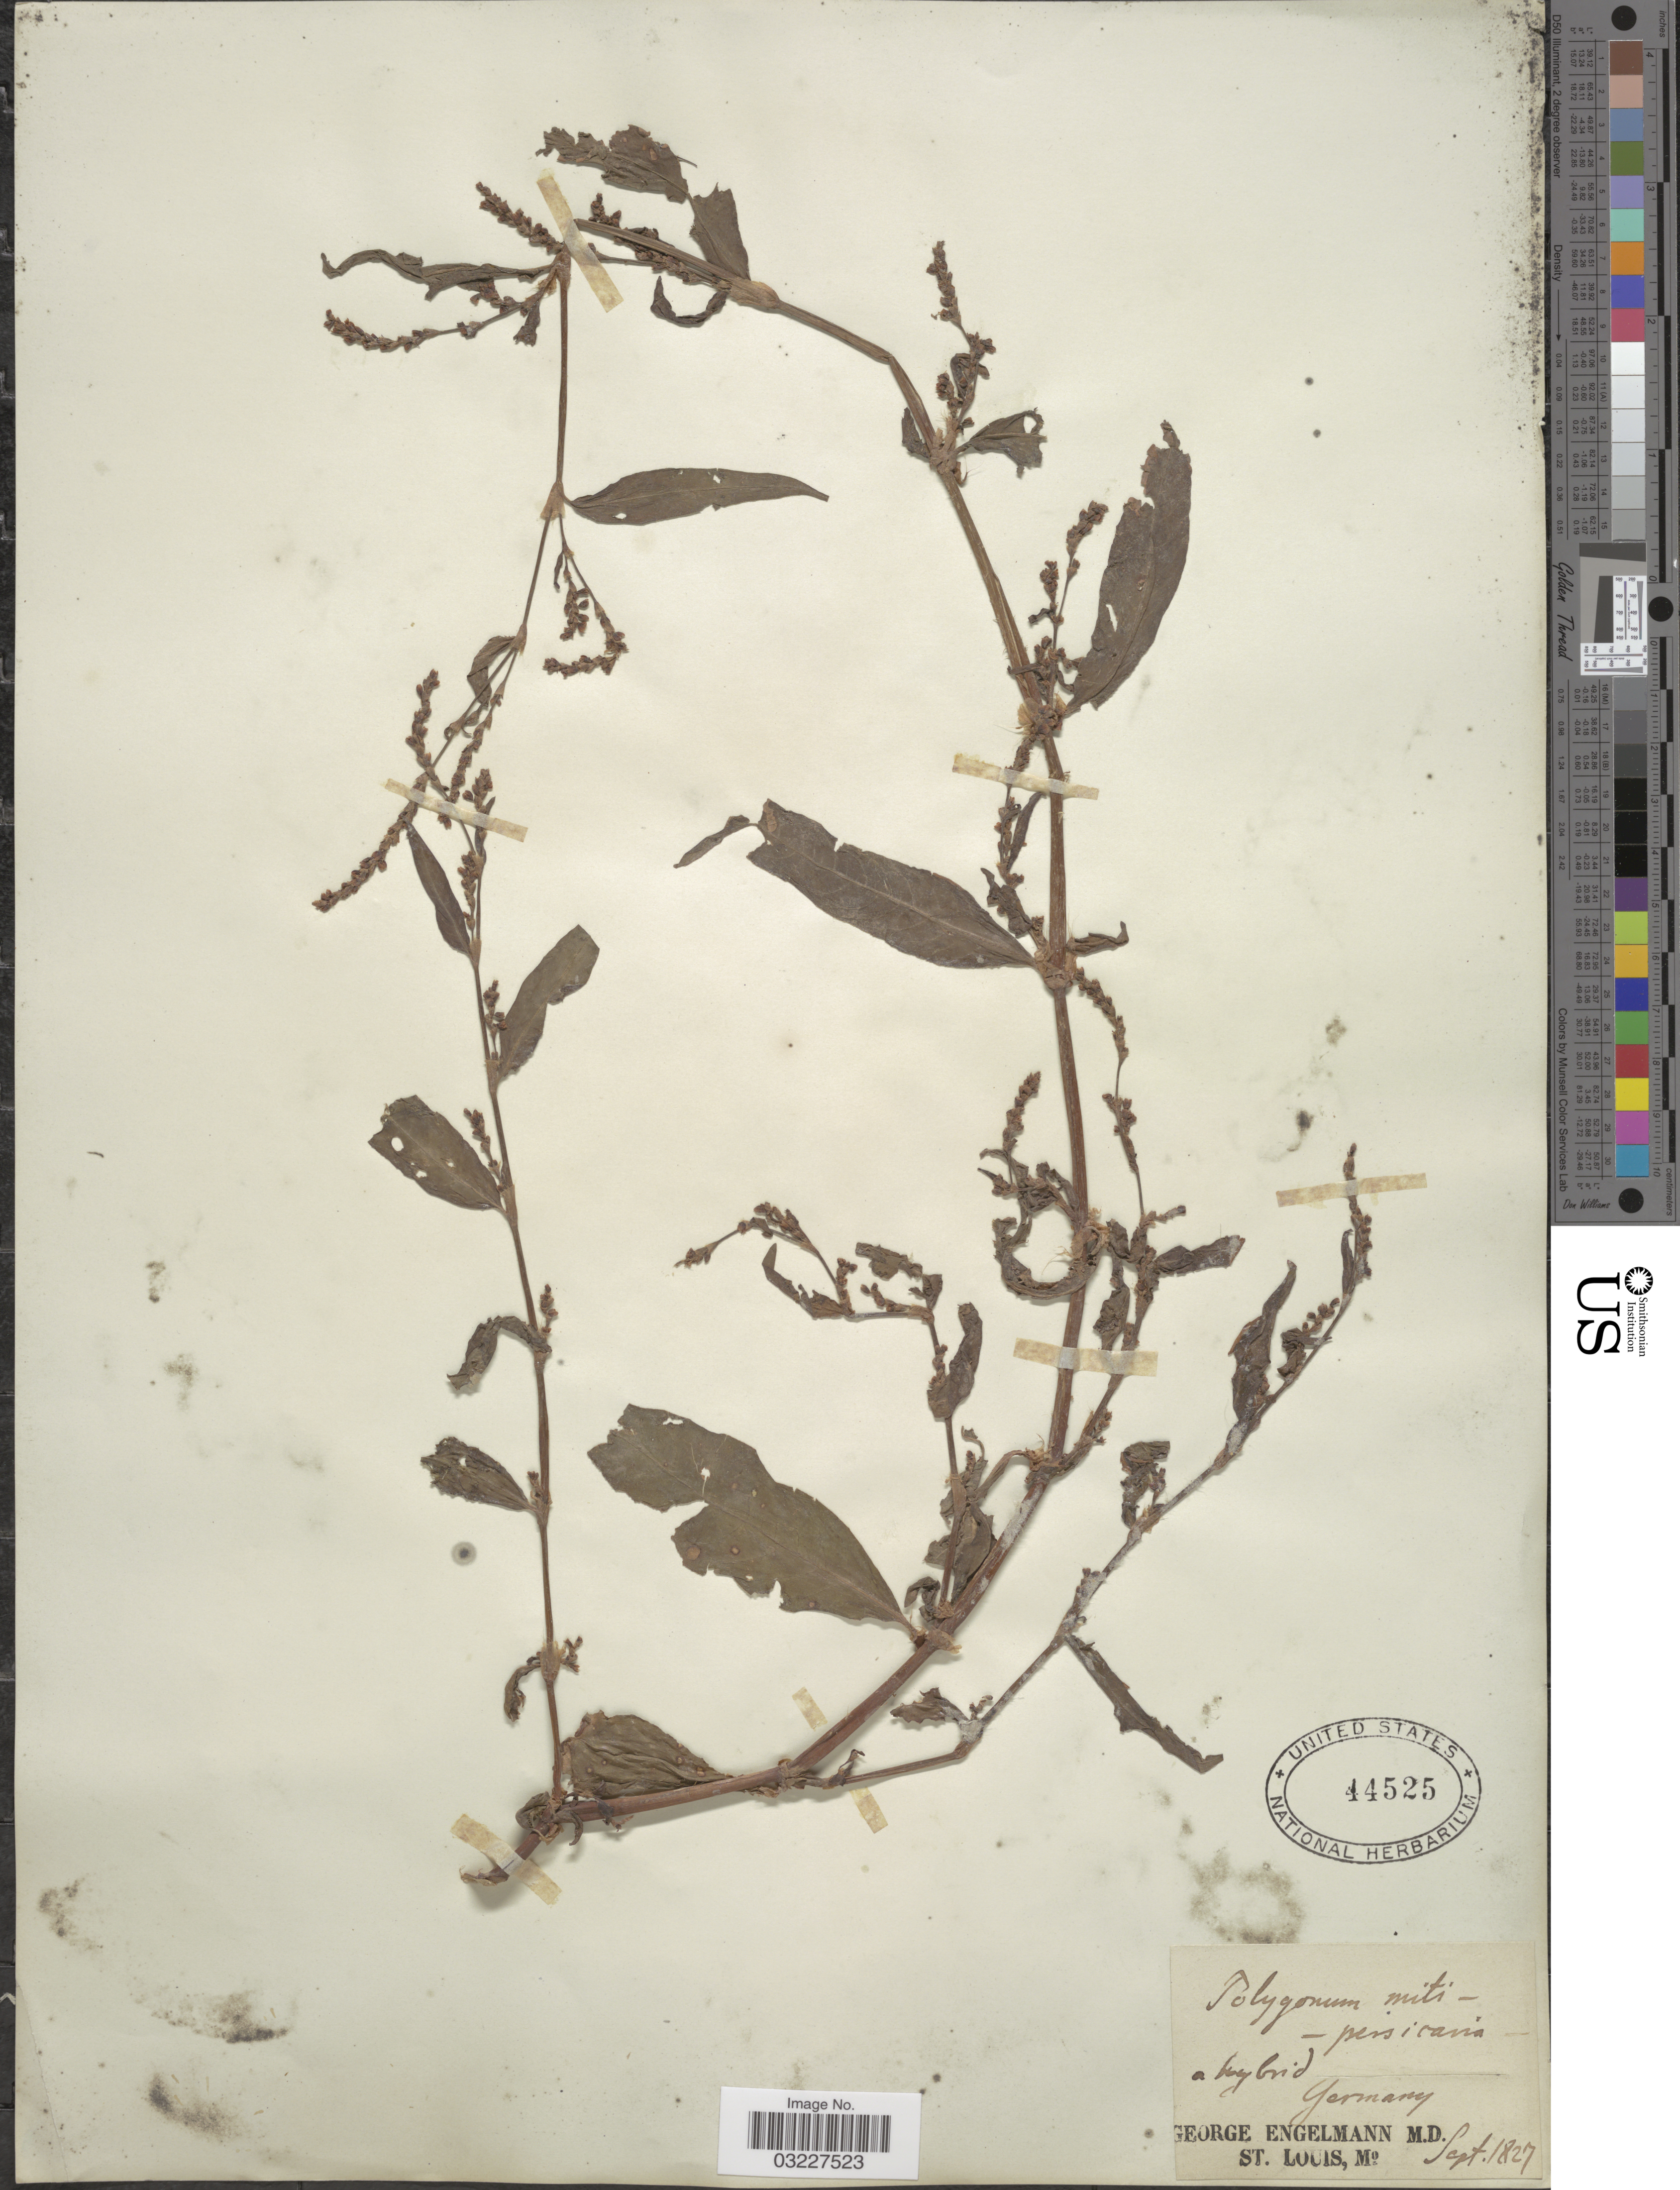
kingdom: Plantae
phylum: Tracheophyta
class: Magnoliopsida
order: Caryophyllales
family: Polygonaceae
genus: Polygonum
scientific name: Polygonum mite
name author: Schrank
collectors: G. Engelmann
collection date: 1827-09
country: Germany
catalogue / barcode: US 44525